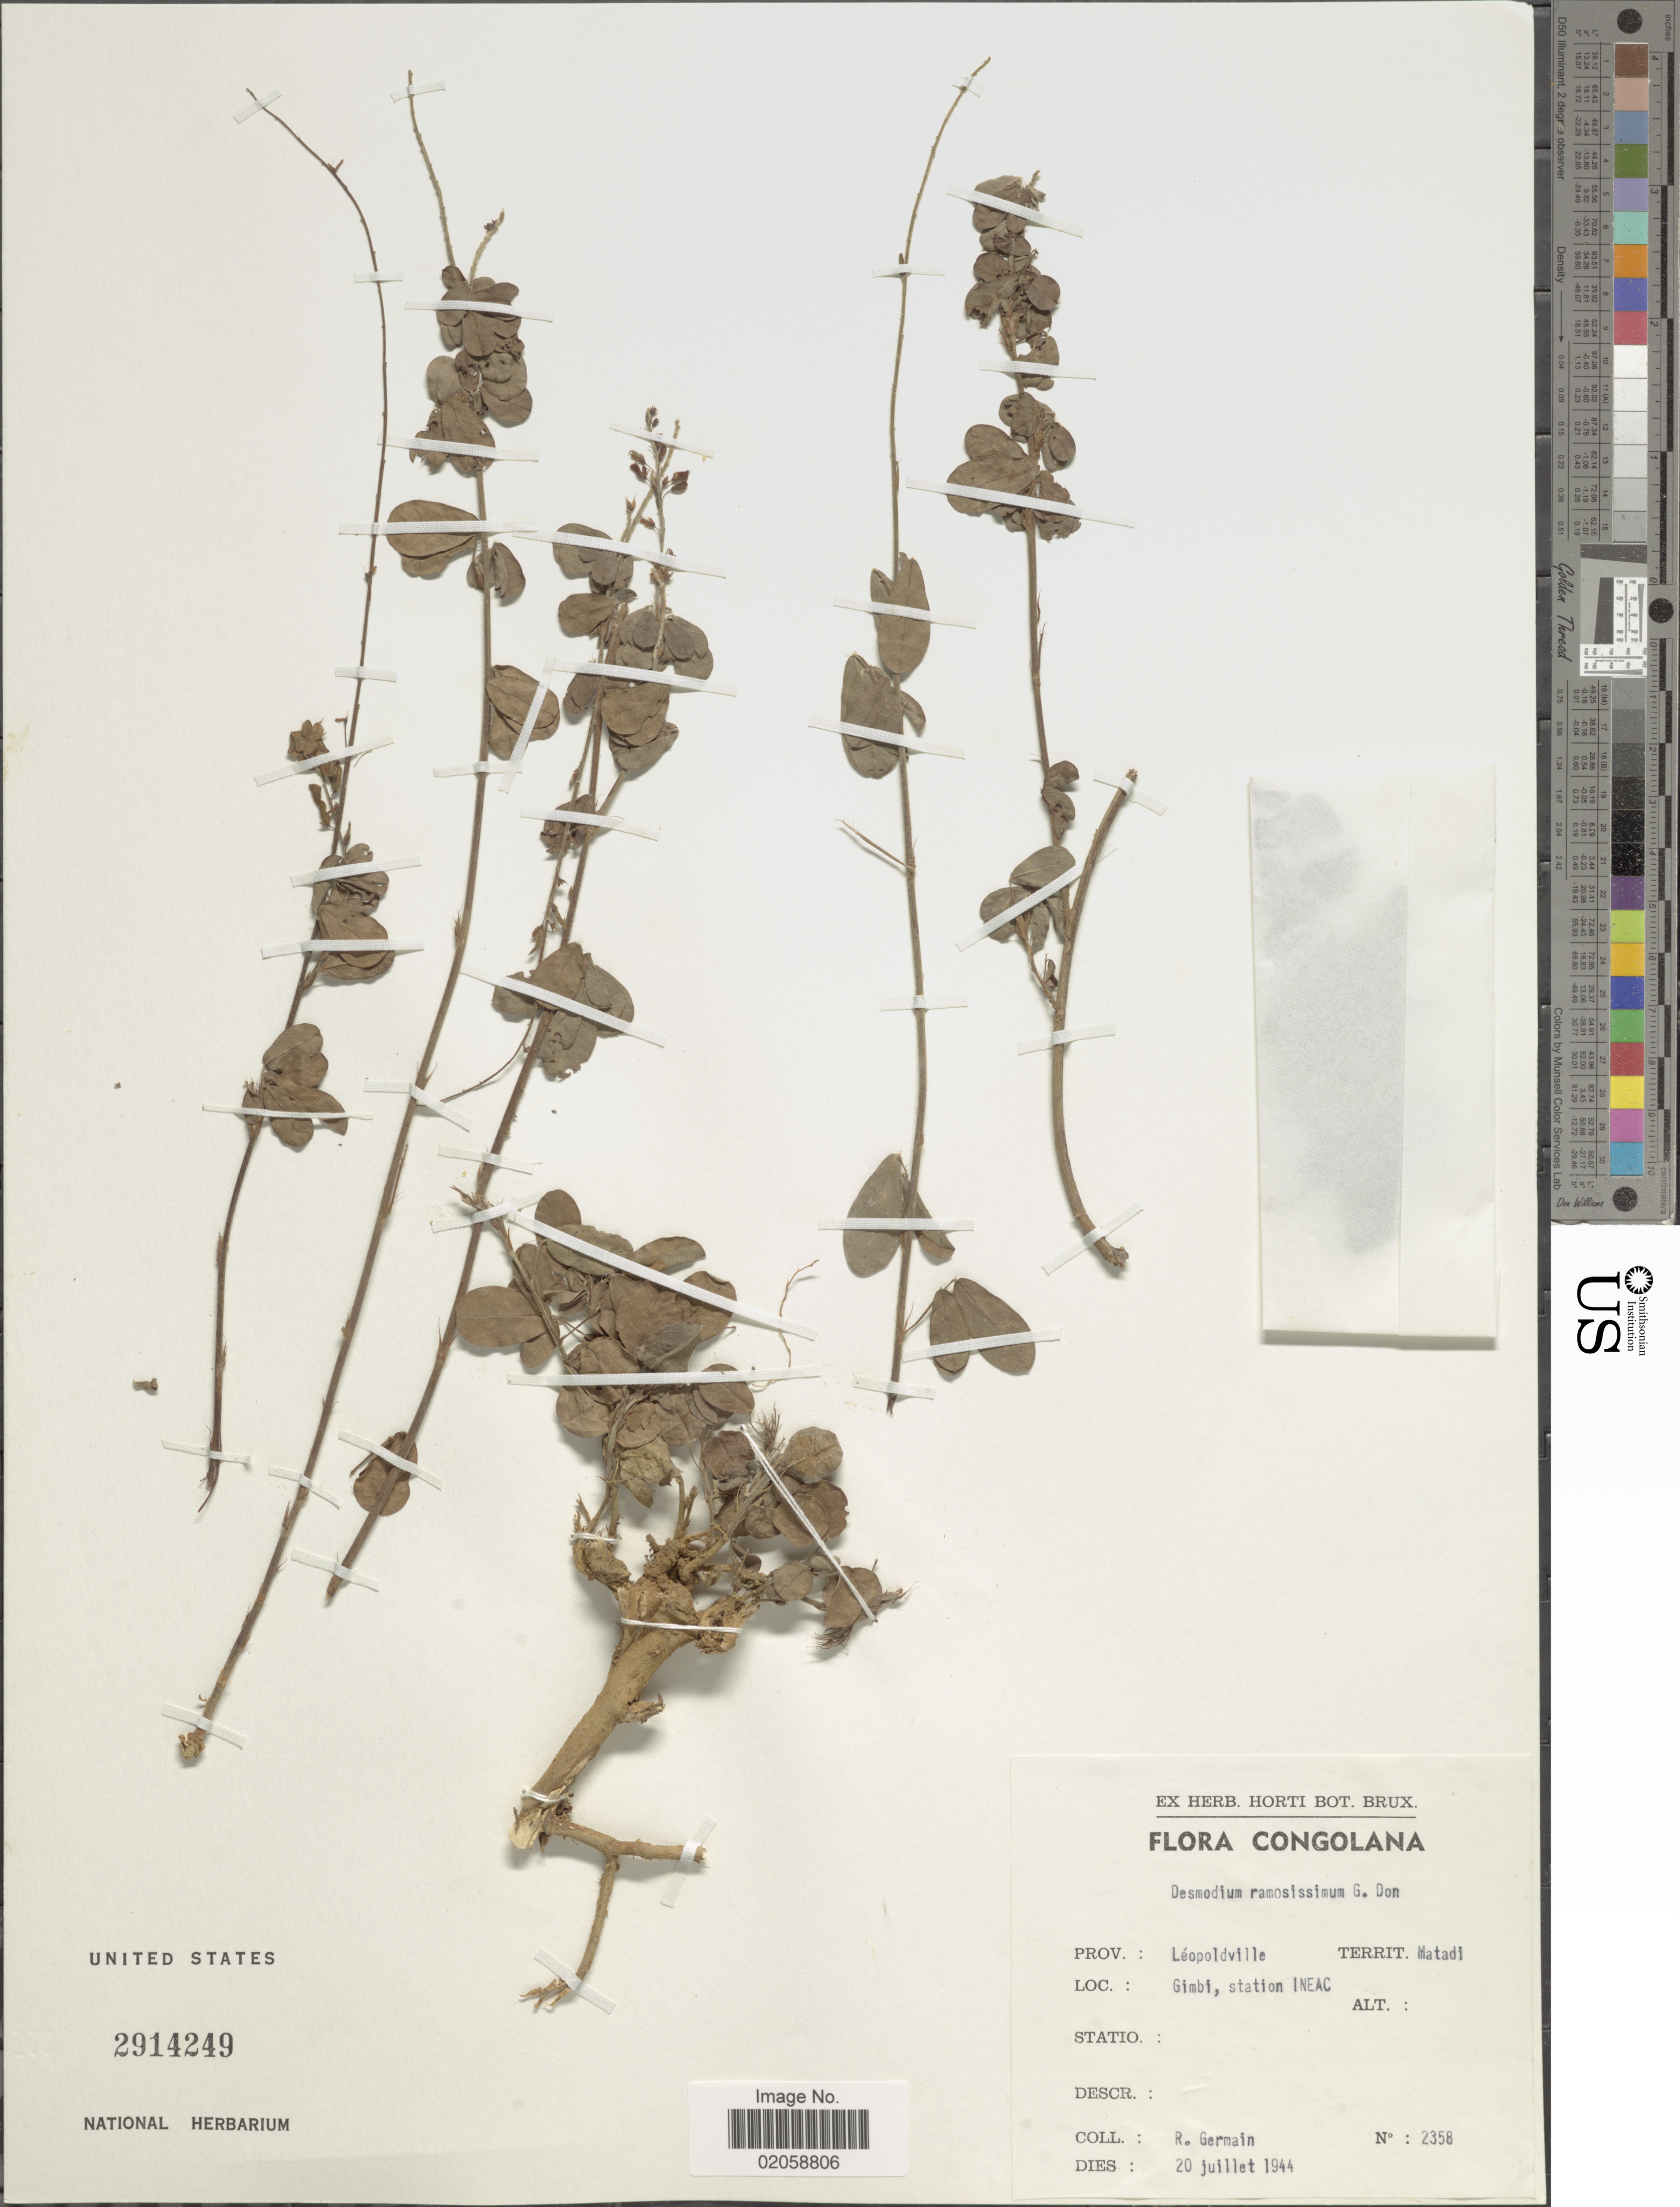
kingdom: Plantae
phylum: Tracheophyta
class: Magnoliopsida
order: Fabales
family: Fabaceae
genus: Grona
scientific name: Grona ramosissima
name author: (G. Don) H. Ohashi & K. Ohashi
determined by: Strong, Mark T., (BOT), Smithsonian Institution - National Museum of Natural History (UNITED STATES)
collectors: R. Germain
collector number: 2358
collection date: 1944-07-20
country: Congo, Democratic Republic of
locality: Congolana. Prov.: Léopoldville. Territ. Matadi. Gimbi, station INEAC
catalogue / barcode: US 2914249